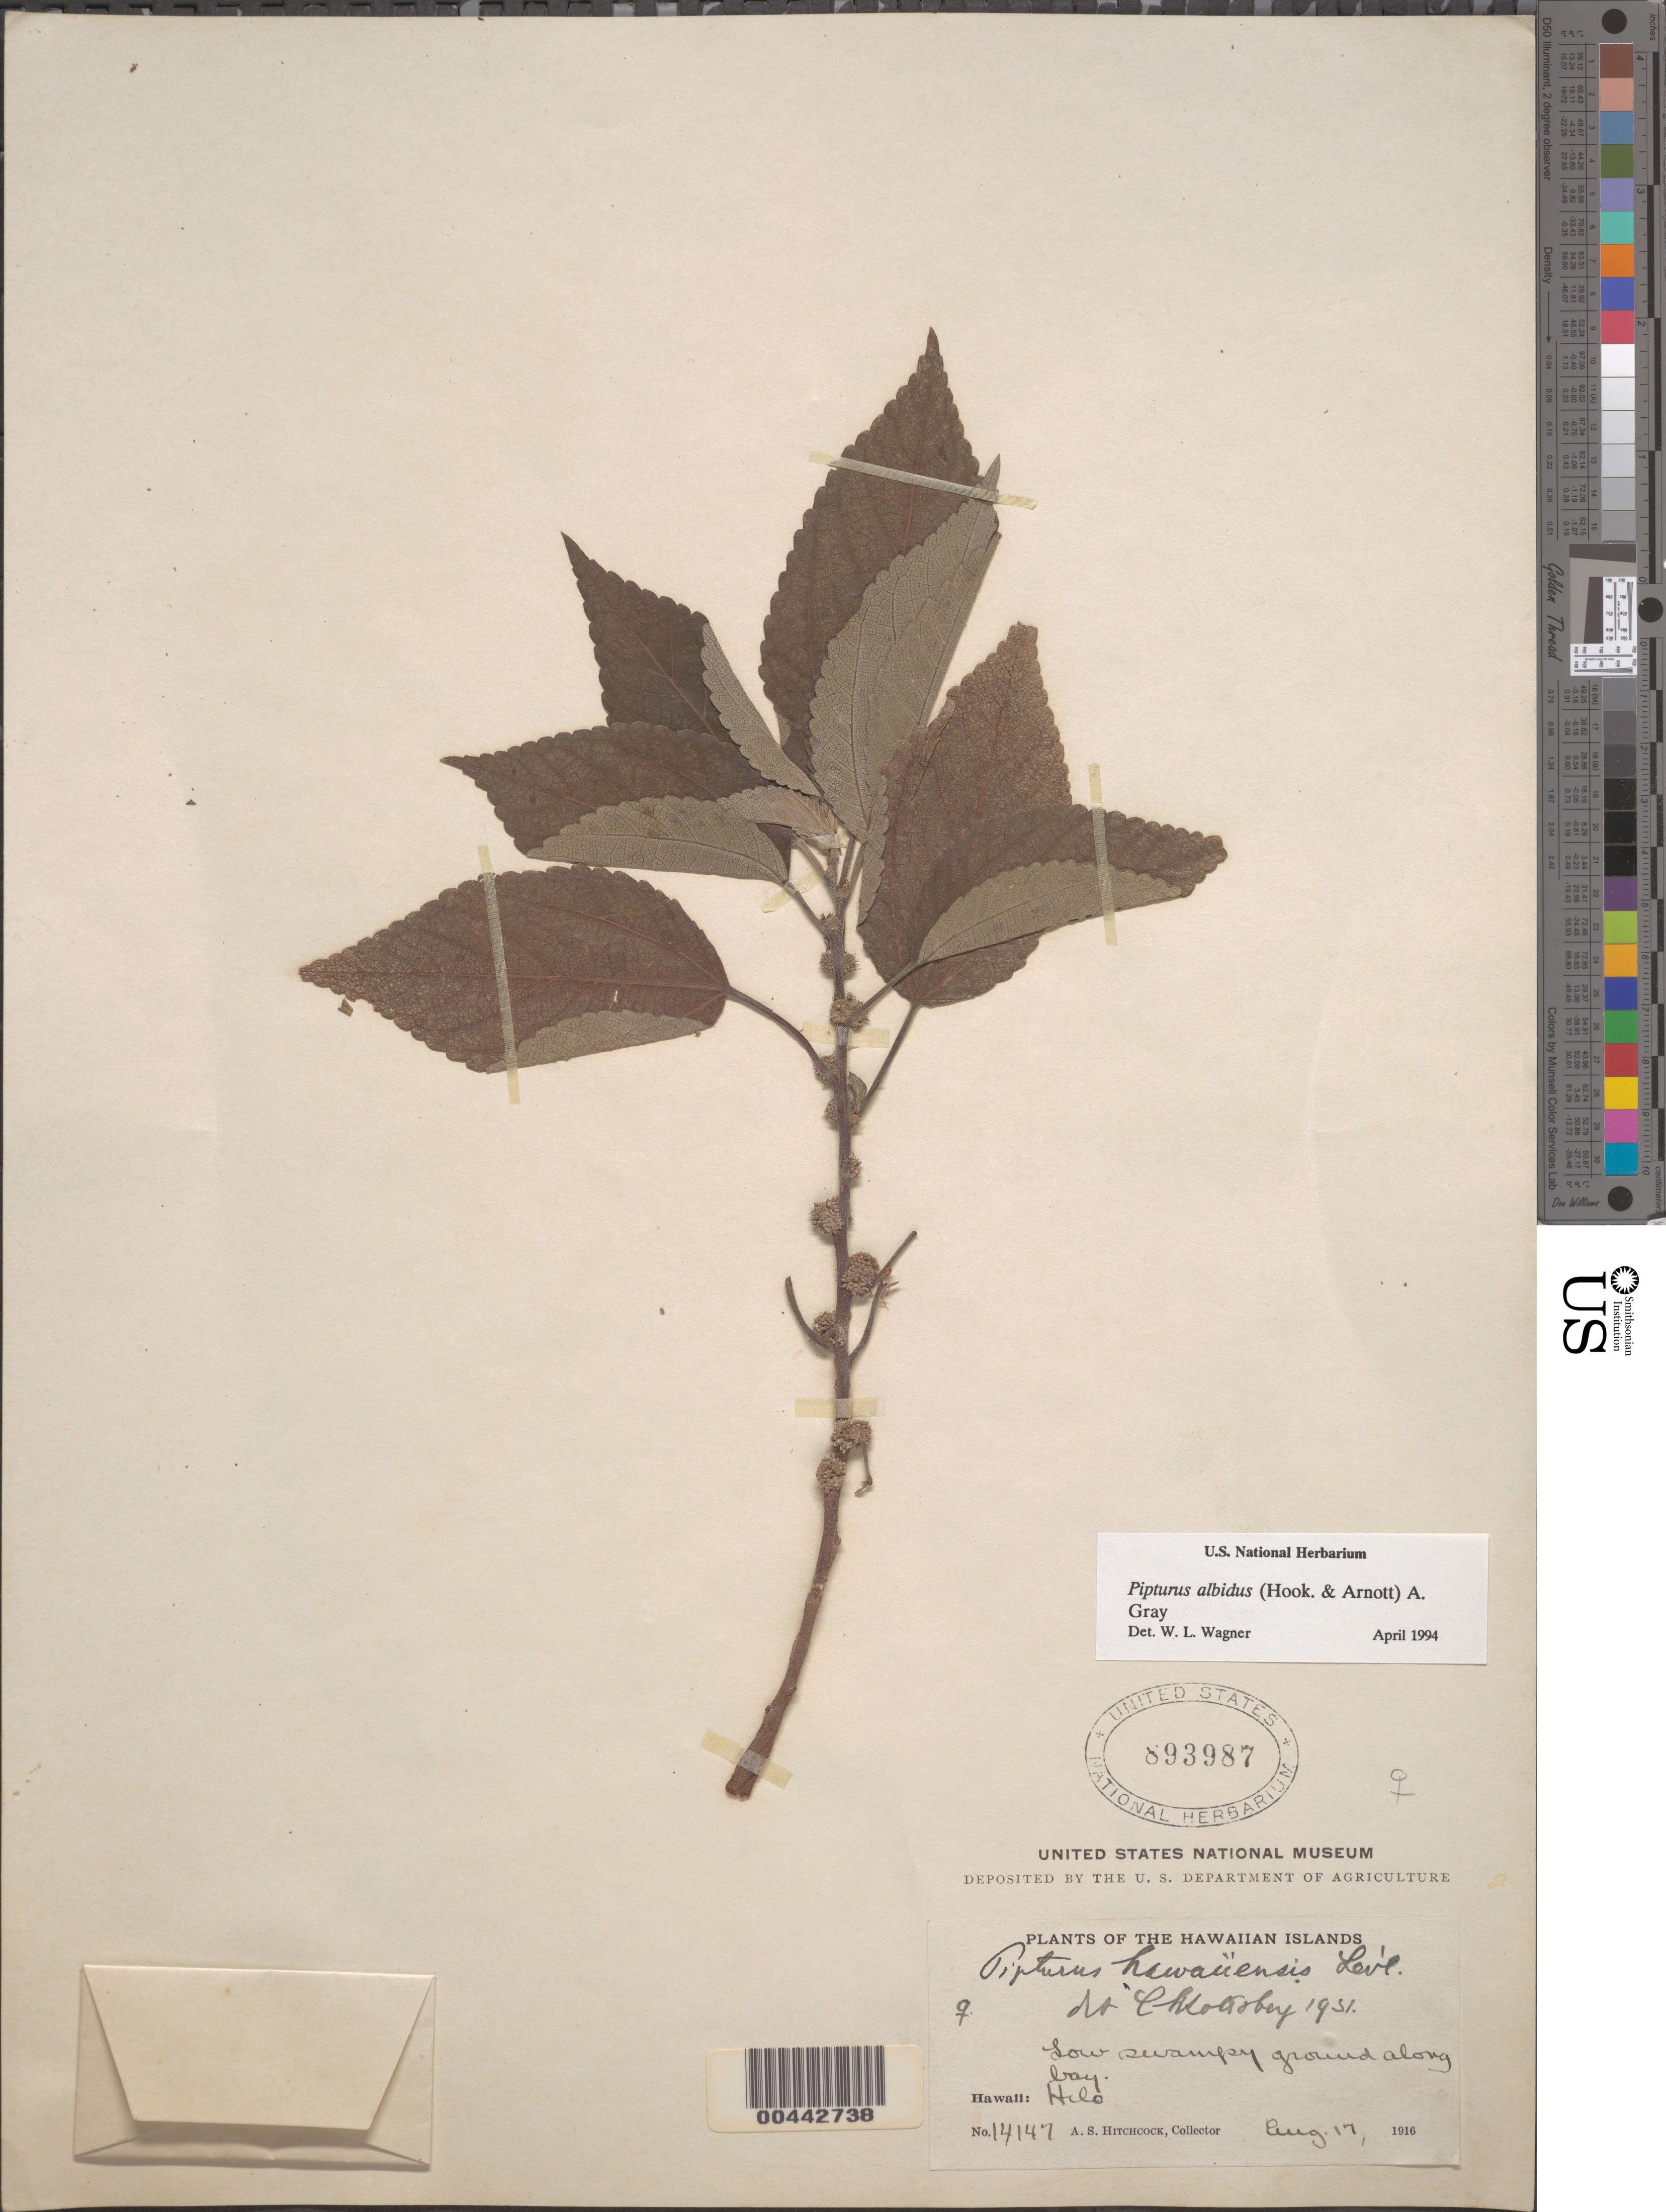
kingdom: Plantae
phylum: Tracheophyta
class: Magnoliopsida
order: Rosales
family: Urticaceae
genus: Pipturus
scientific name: Pipturus albidus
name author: (Hook. & Arn.) A. Gray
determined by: Wagner, W. L., (BOT), Smithsonian Institution - National Museum of Natural History (UNITED STATES)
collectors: A. S. Hitchcock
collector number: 14147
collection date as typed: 17 Aug 1916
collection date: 1916-08-17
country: United States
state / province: Hawaii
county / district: Hawaii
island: Hawaii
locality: Hilo, along bay.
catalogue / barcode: US 893987